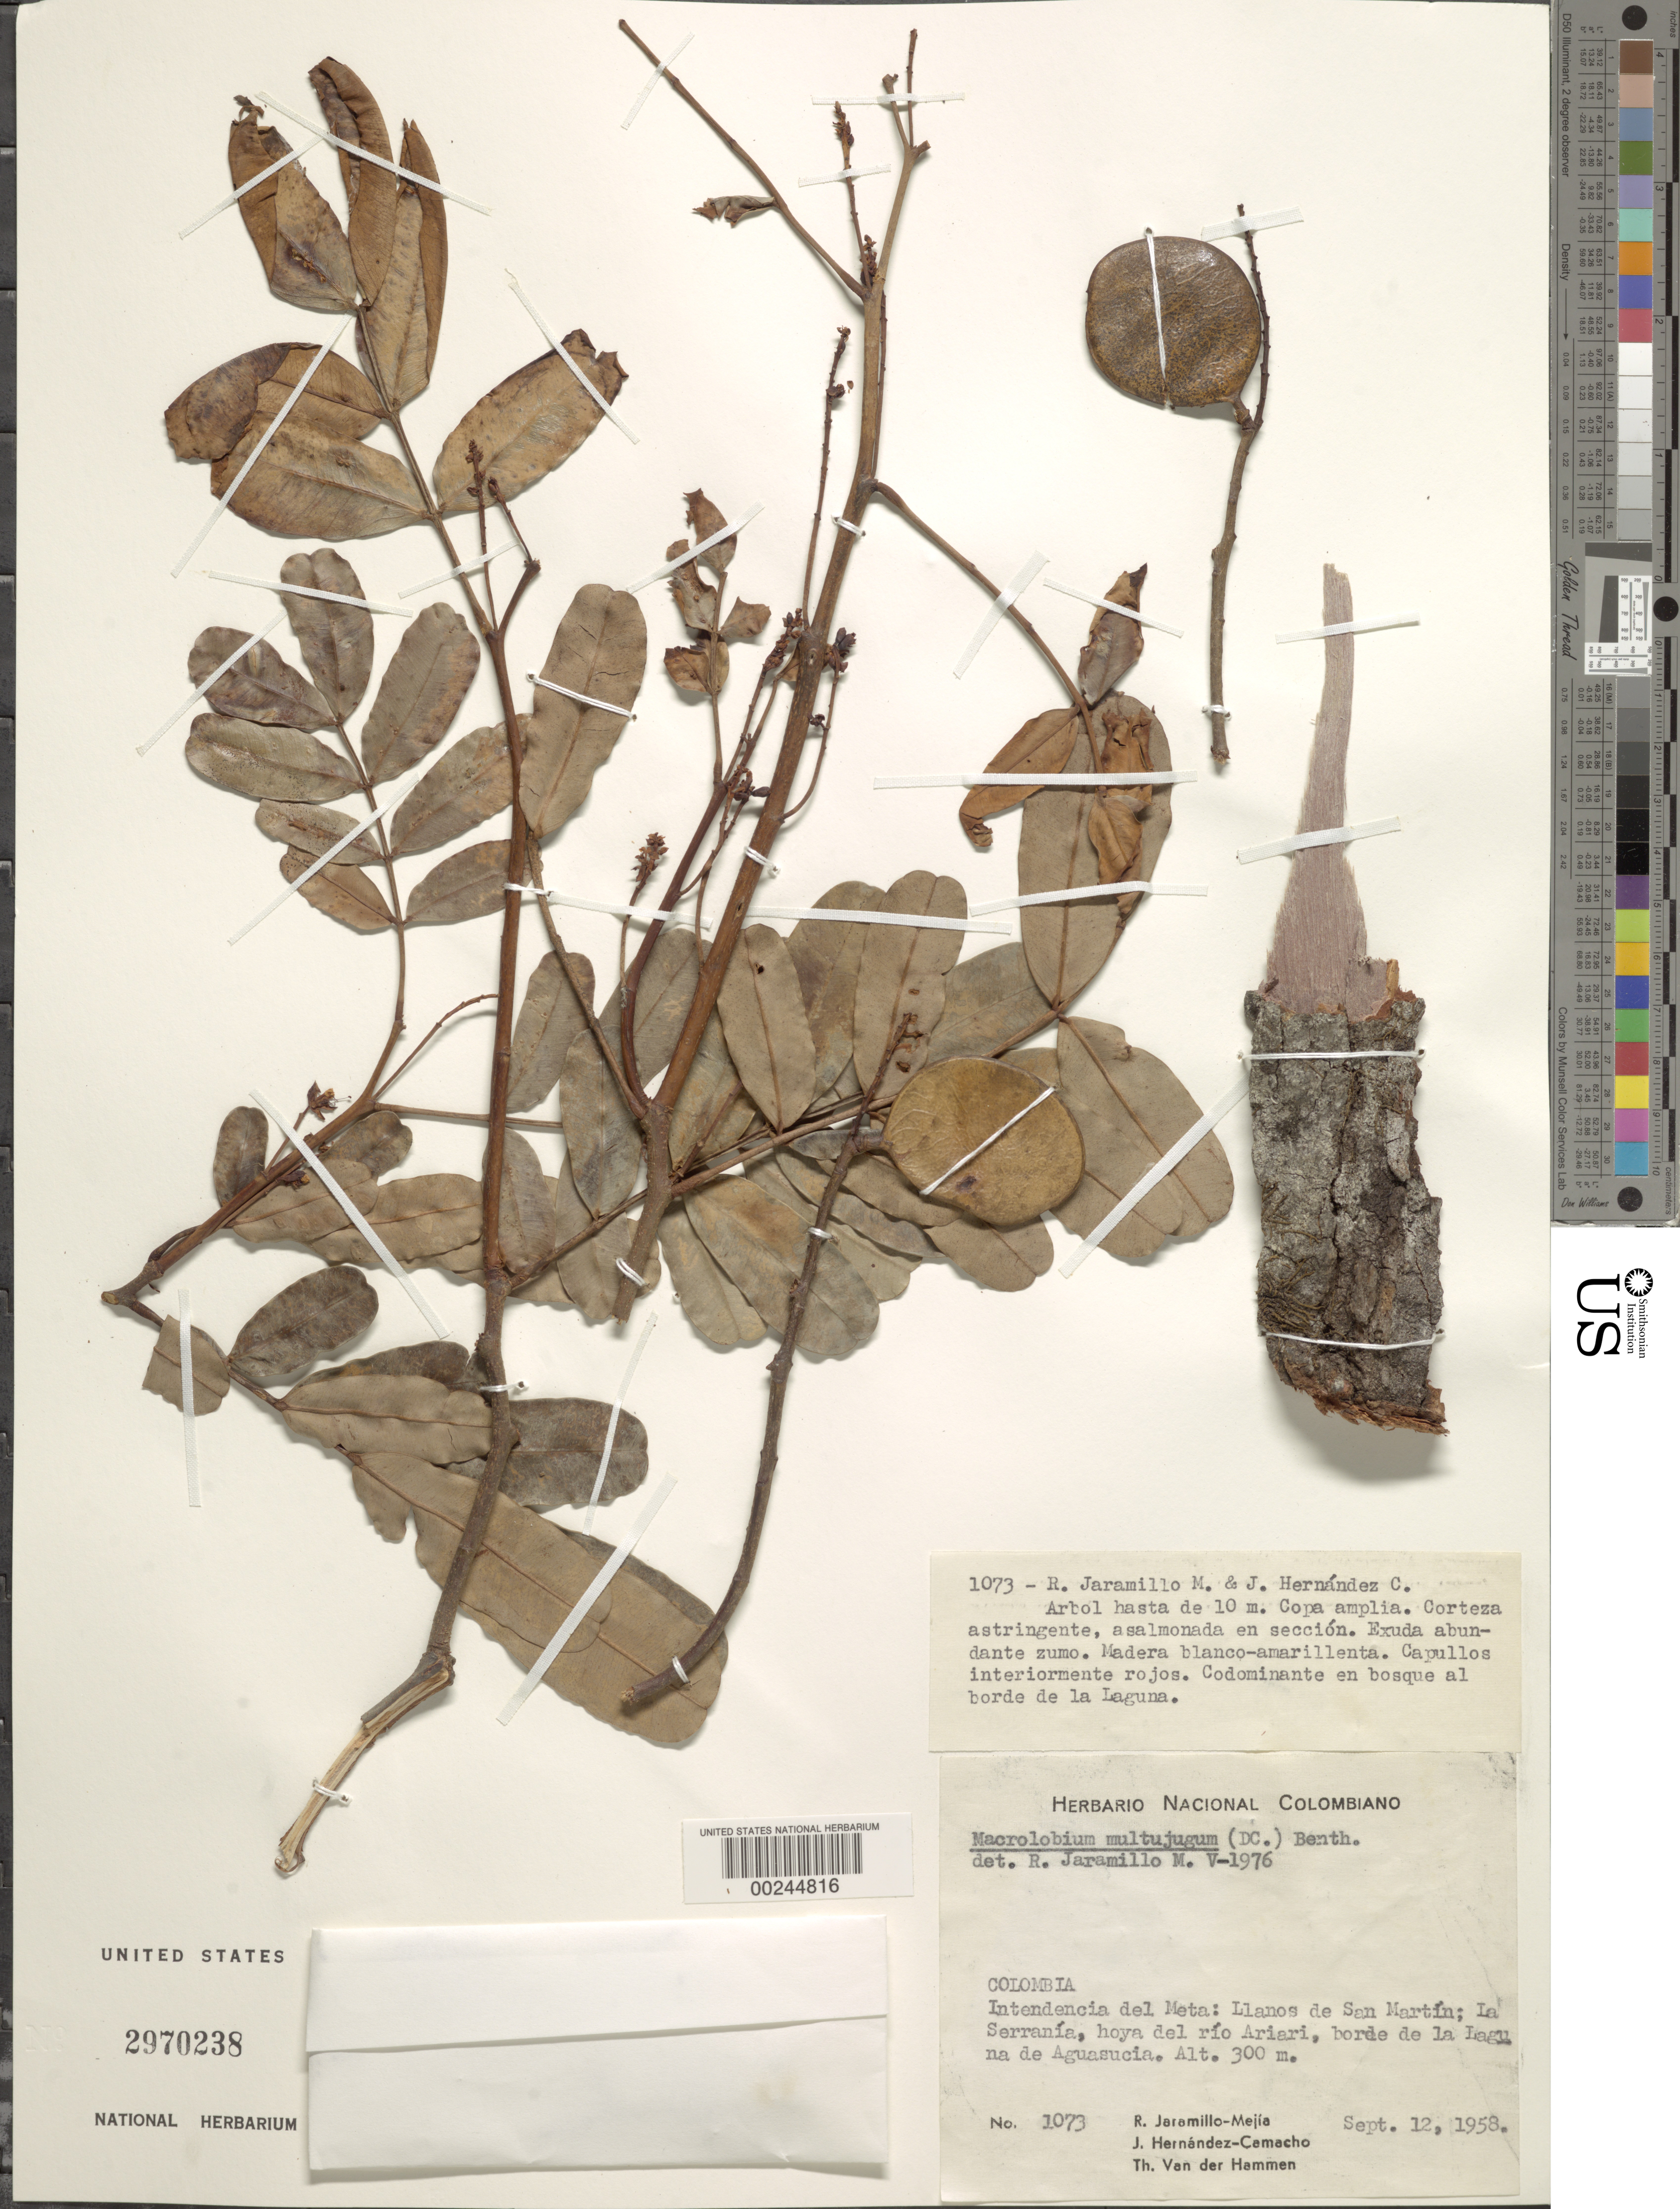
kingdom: Plantae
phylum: Tracheophyta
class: Magnoliopsida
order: Fabales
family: Fabaceae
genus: Macrolobium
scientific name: Macrolobium multijugum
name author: (DC.) Benth.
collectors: R. Jaramillo M., J. Hernández C. & J. Van Hammen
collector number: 1073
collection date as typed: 12 Sep 1958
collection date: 1958-09-12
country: Colombia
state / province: Meta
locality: Llanos de San Martin; la Serrania, Valley of the Rio Ariari, edge of Laguna de Aguasucia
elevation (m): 300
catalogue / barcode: US 2970238